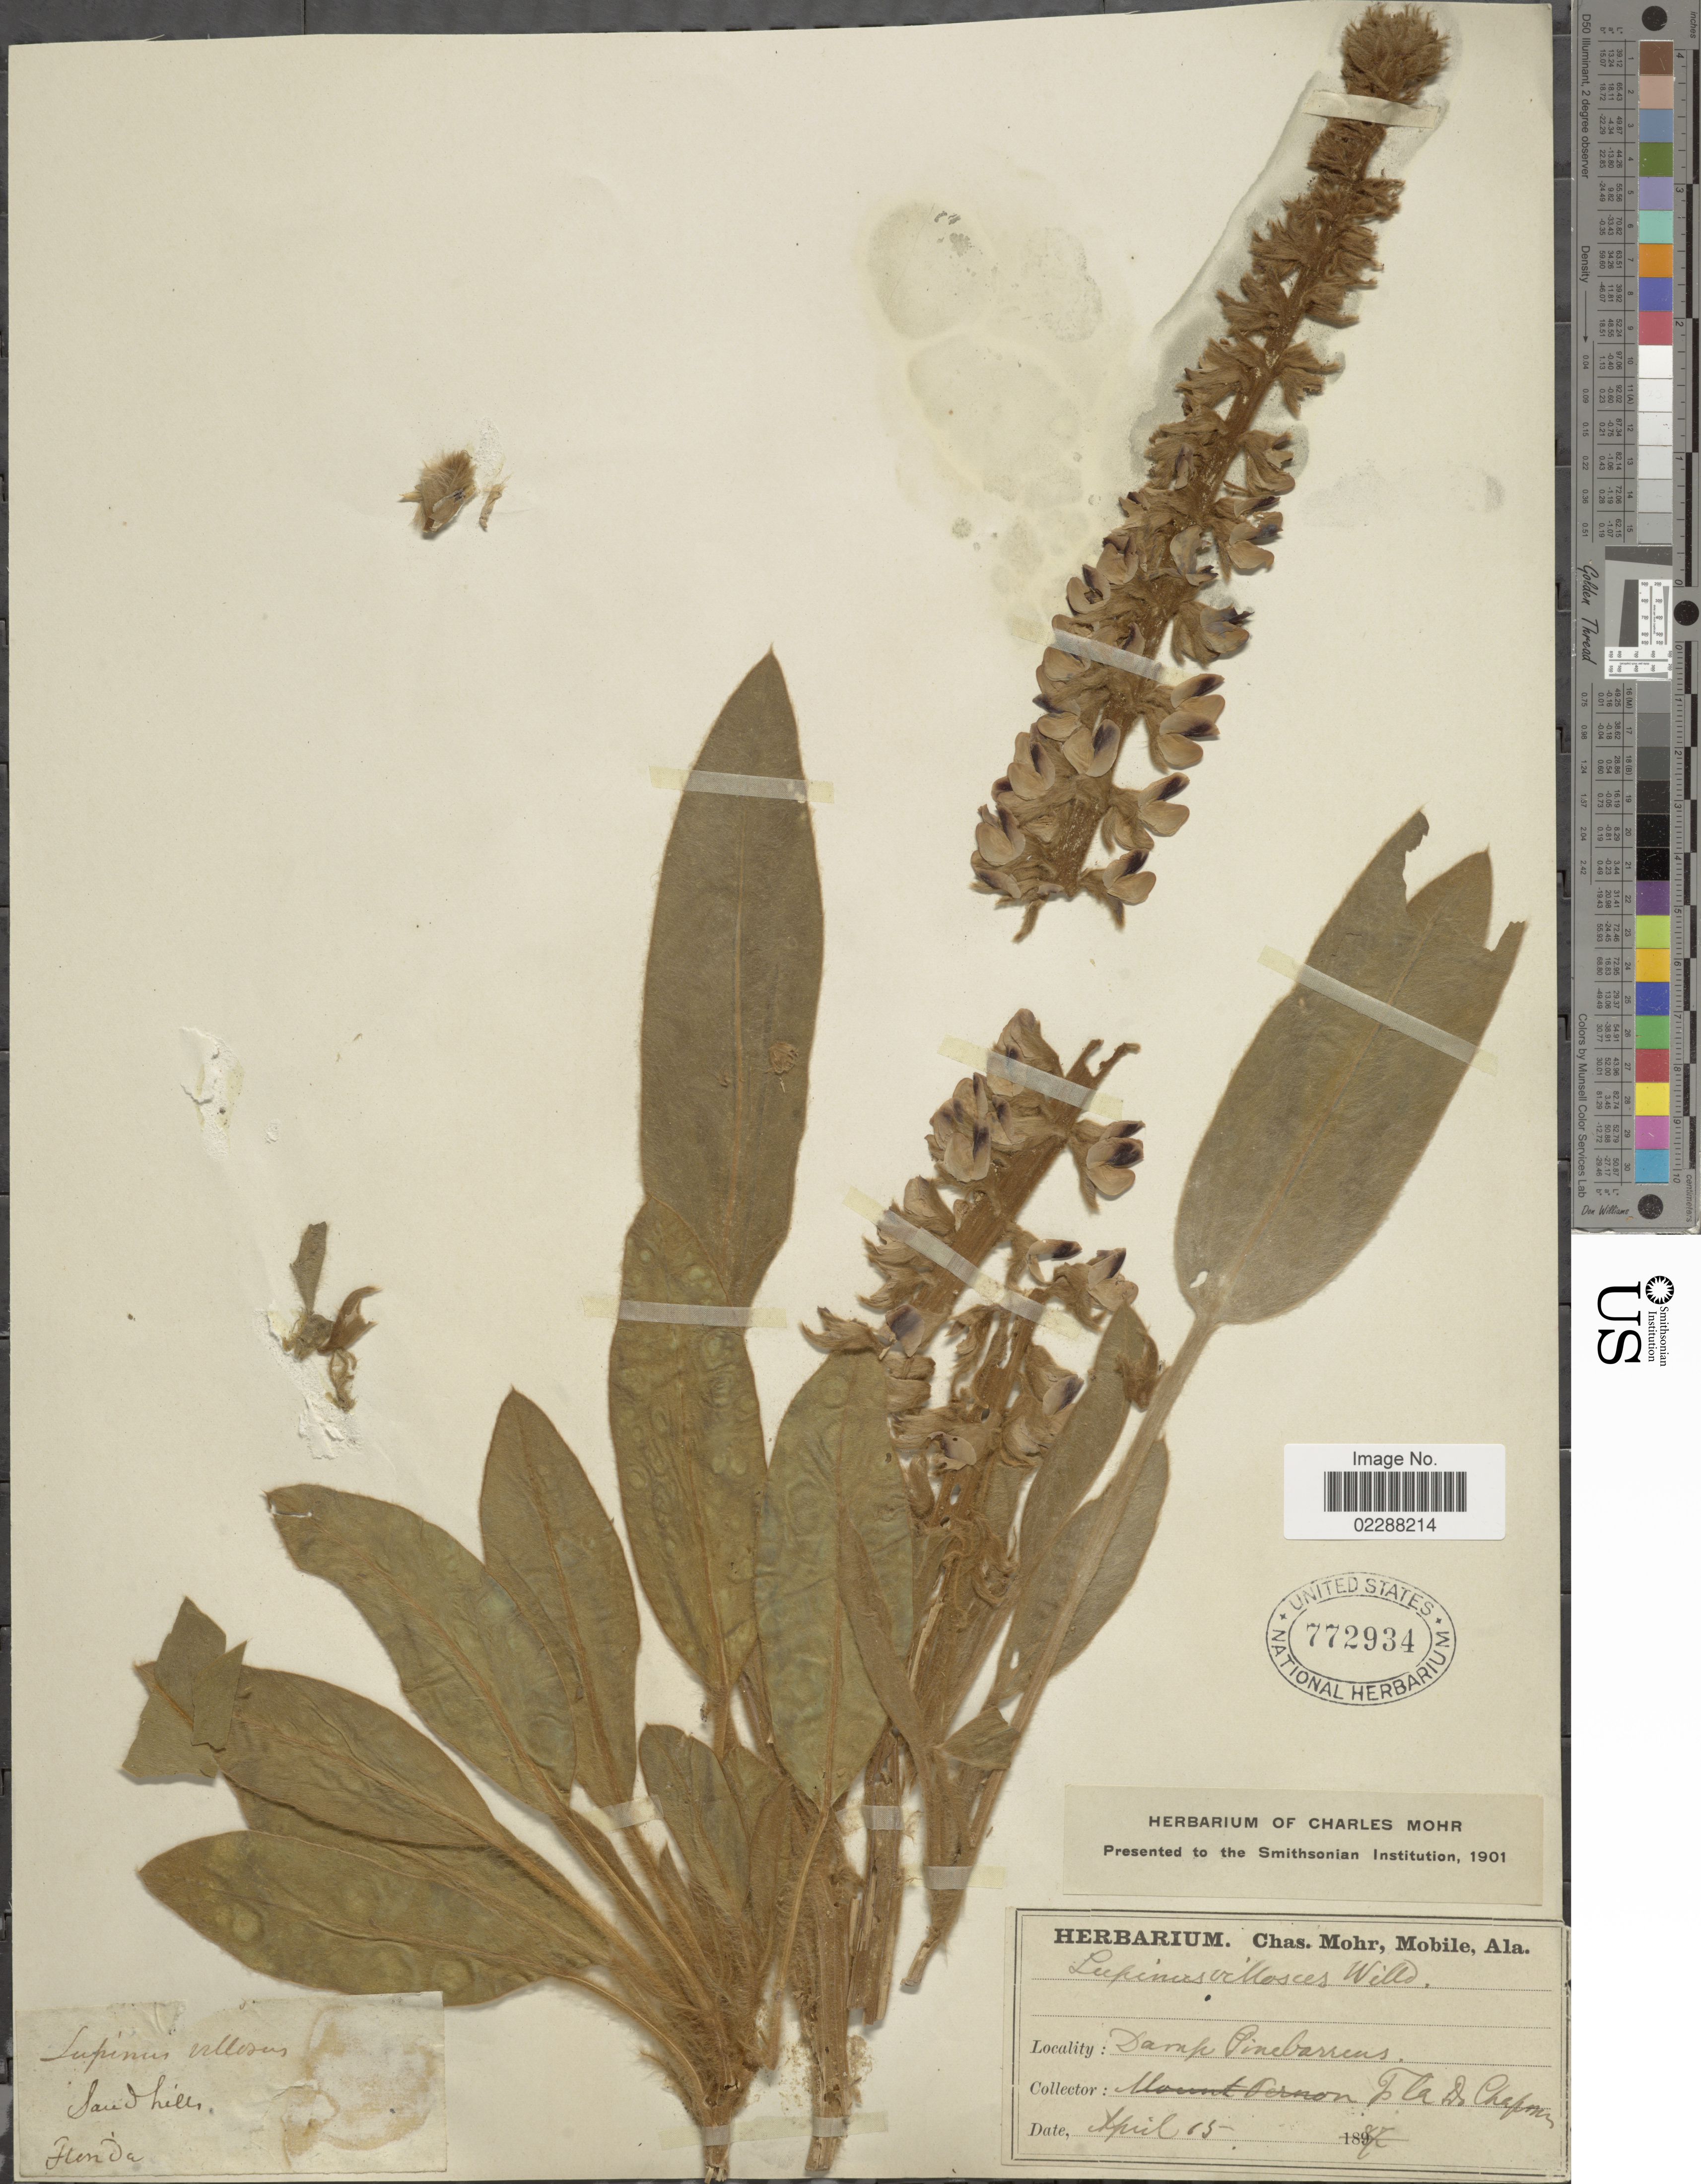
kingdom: Plantae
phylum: Tracheophyta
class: Magnoliopsida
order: Fabales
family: Fabaceae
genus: Lupinus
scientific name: Lupinus villosus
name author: Willd.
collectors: A. Chapman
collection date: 1887-04-15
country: United States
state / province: Florida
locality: Damp Pine barrens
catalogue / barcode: US 772934